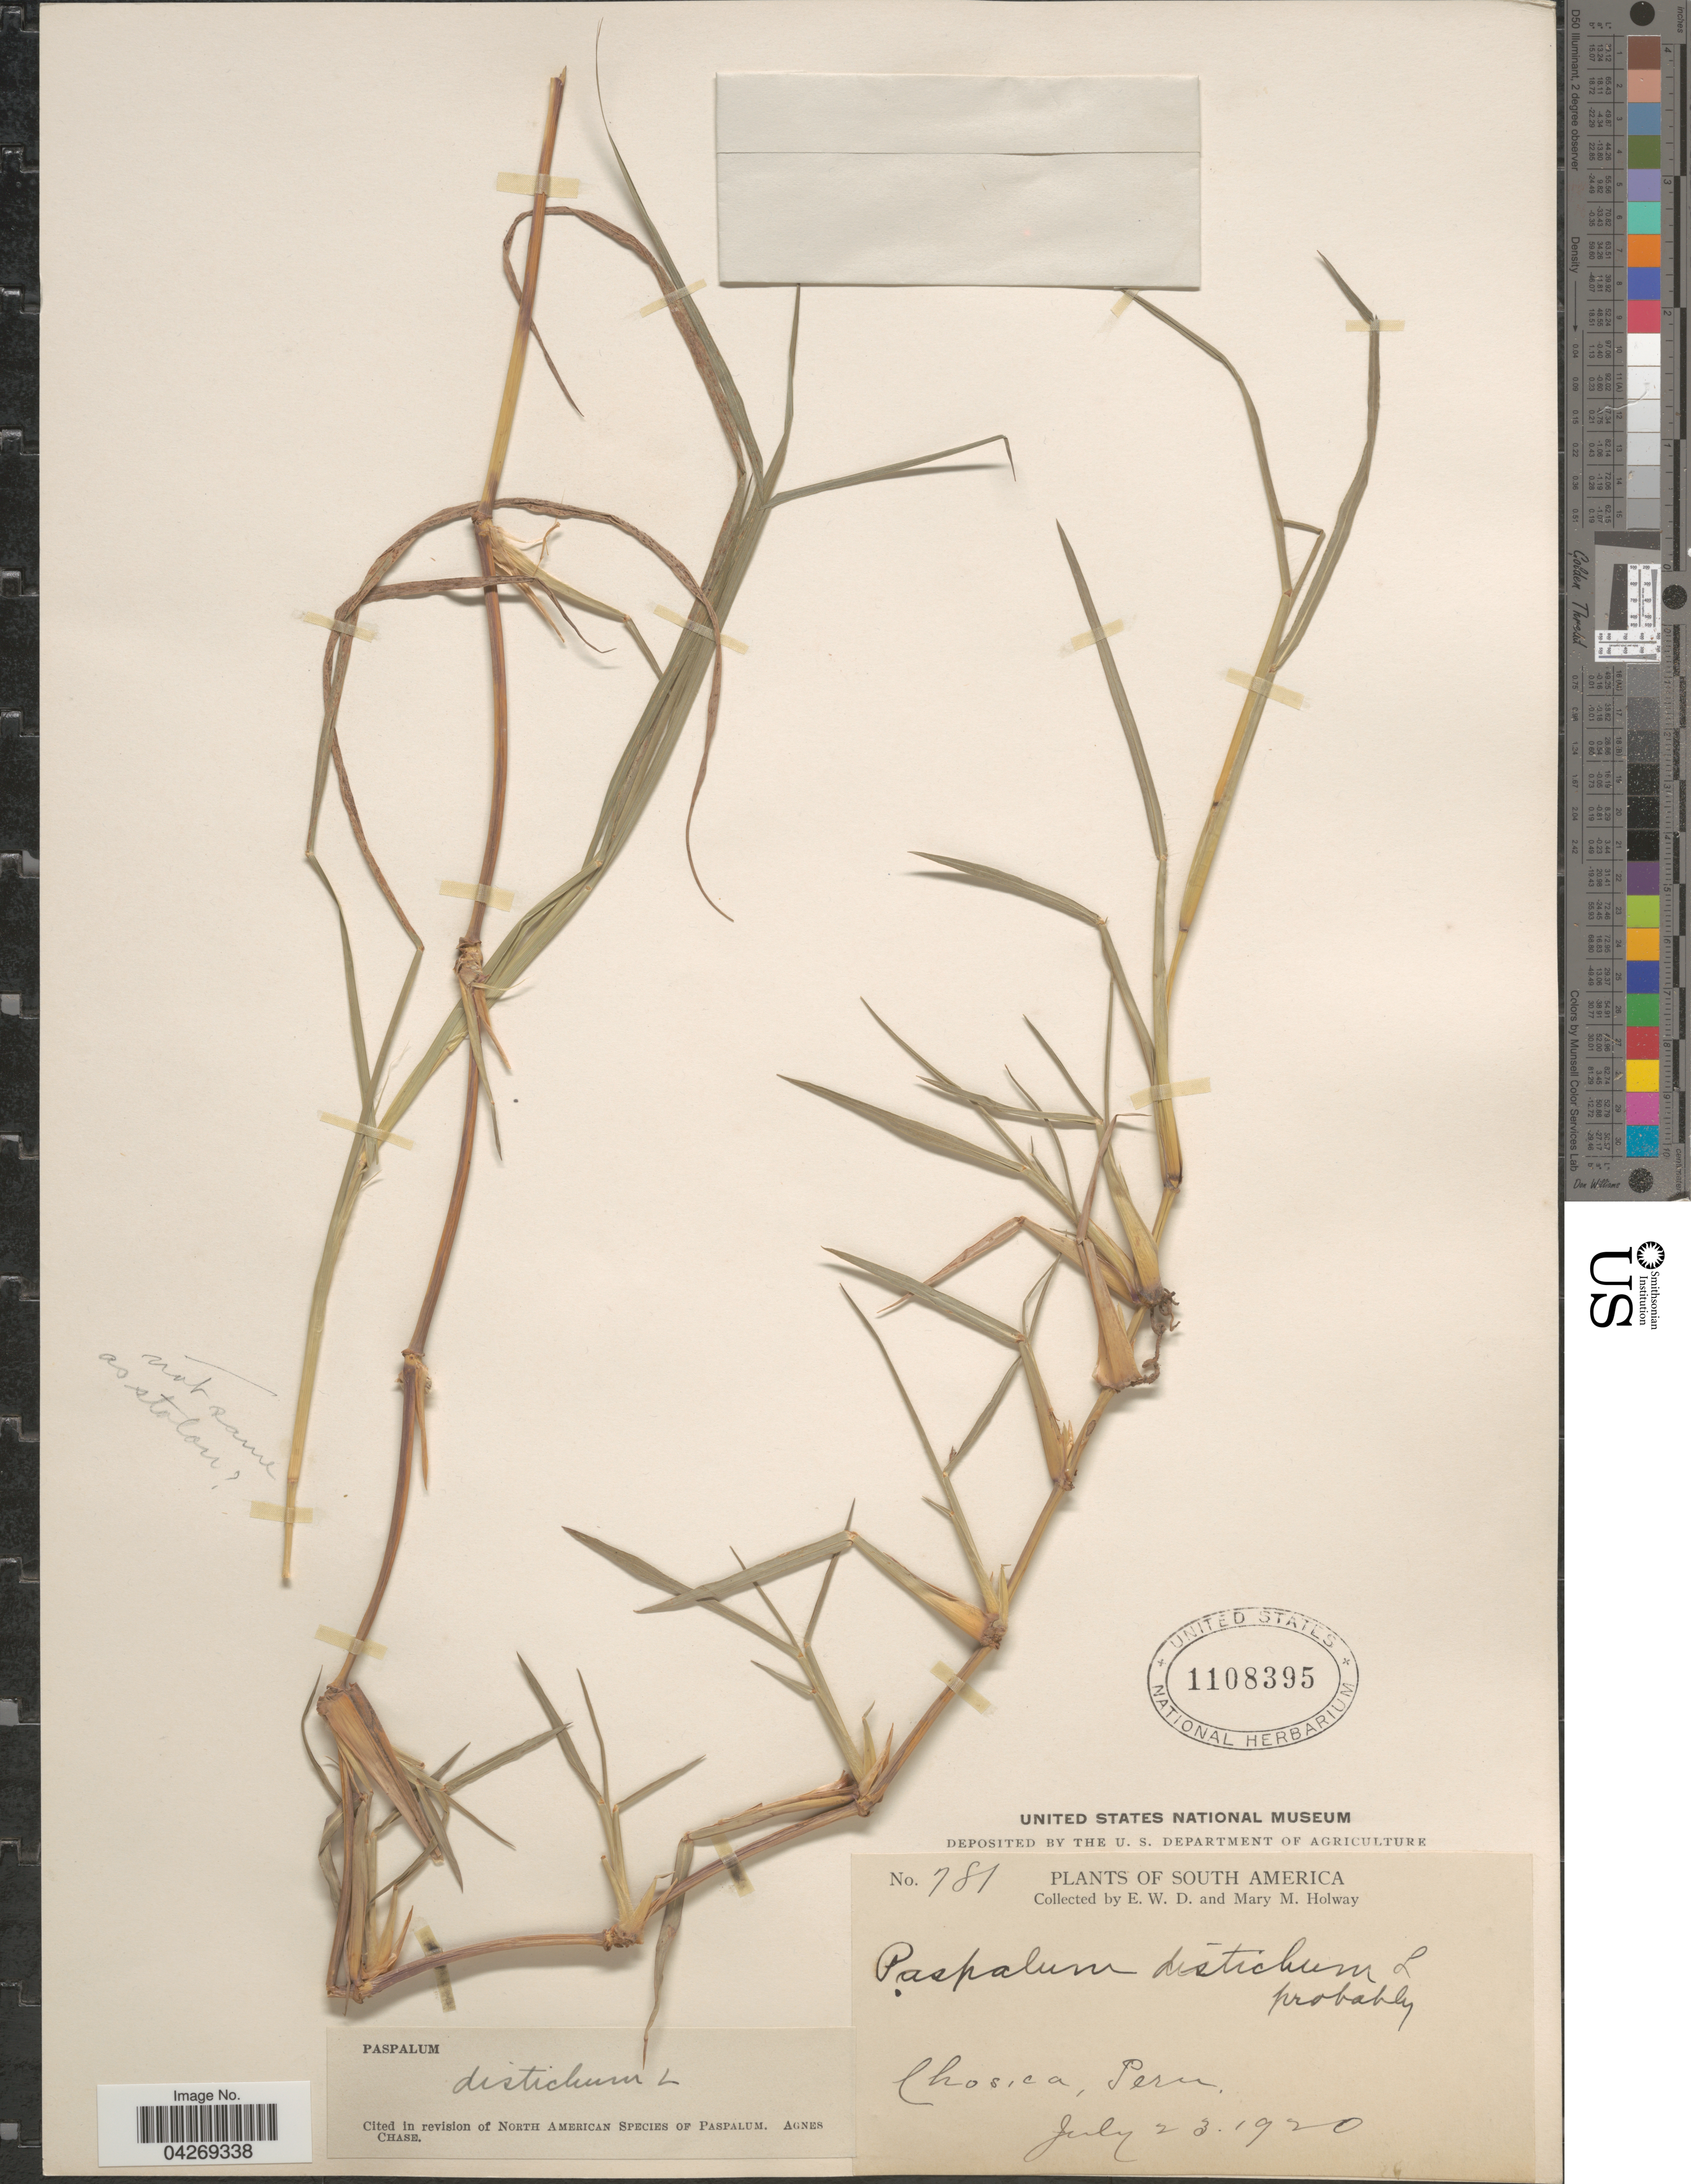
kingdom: Plantae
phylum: Tracheophyta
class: Liliopsida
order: Poales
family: Poaceae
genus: Paspalum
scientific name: Paspalum distichum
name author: L.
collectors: E. W. D. Holway & M. M. Holway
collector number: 781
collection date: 1920-07-23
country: Peru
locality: Chosica.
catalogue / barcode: US 1108395